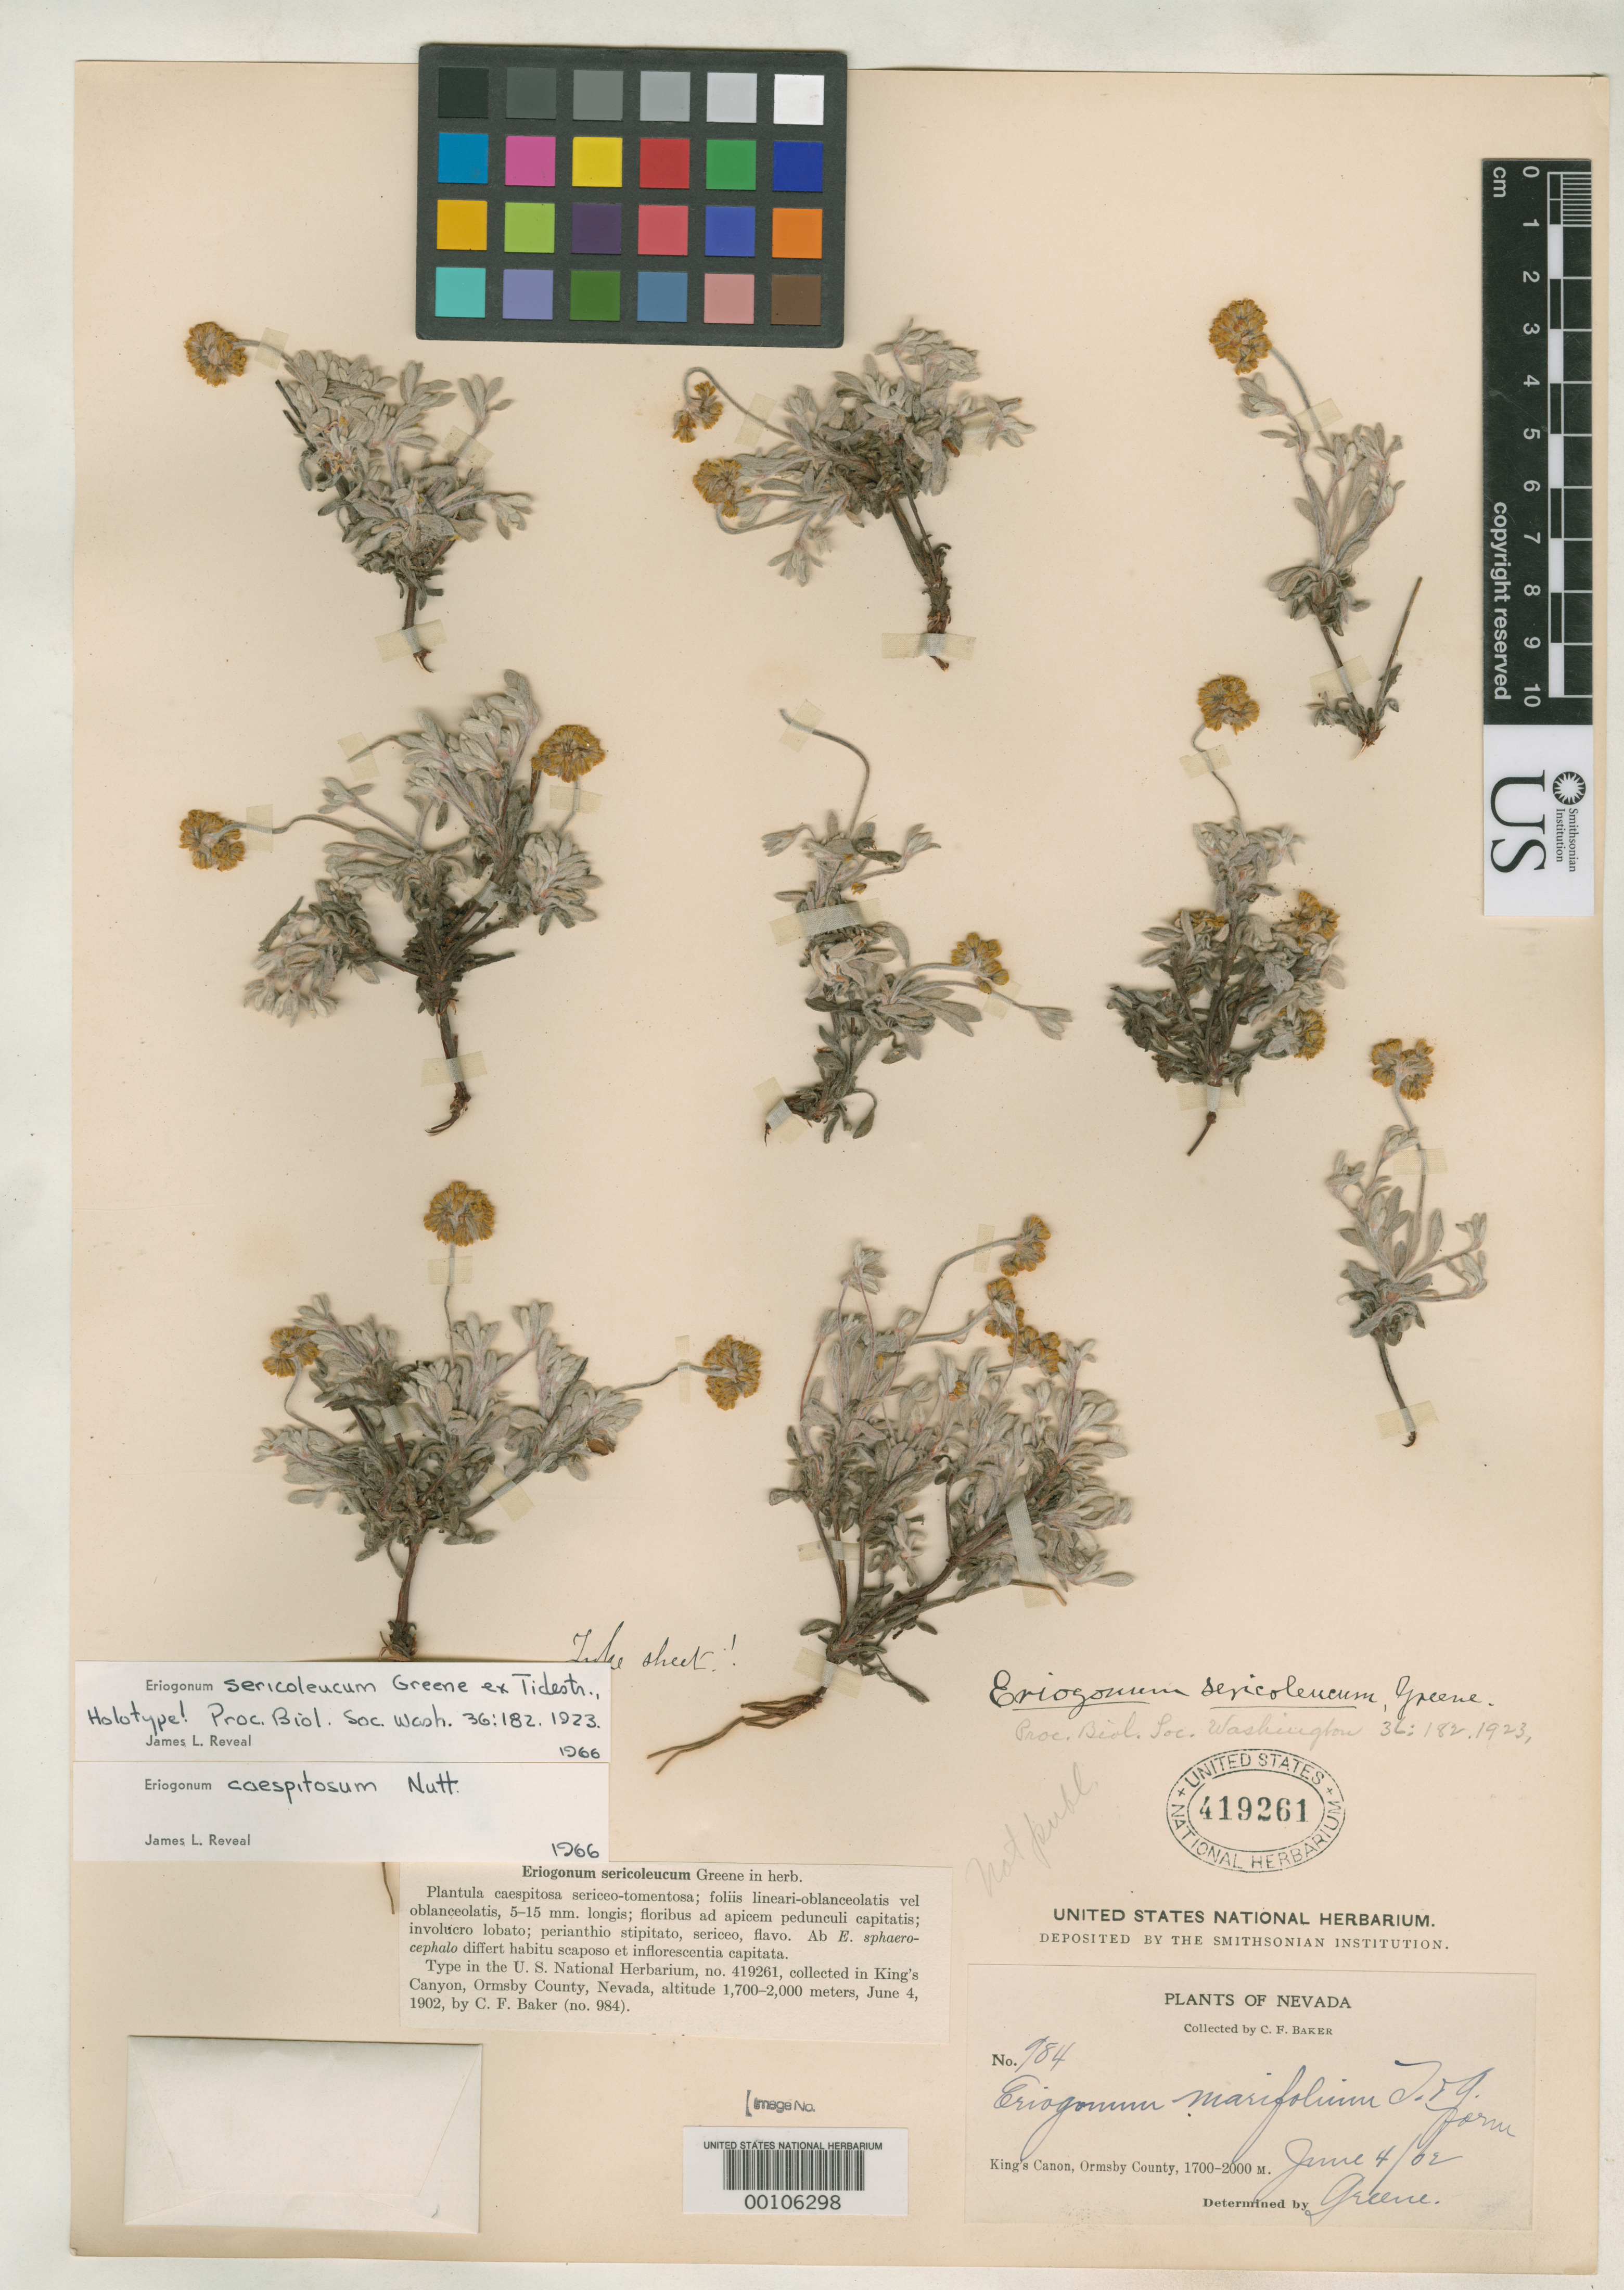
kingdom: Plantae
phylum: Tracheophyta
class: Magnoliopsida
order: Caryophyllales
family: Polygonaceae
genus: Eriogonum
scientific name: Eriogonum sericoleucum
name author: Greene ex Tidestr.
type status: Holotype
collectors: C. F. Baker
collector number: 984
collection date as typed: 04 Jun 1902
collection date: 1902-06-04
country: United States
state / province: Nevada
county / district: Ormsby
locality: King's Canyon.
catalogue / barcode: US 419261